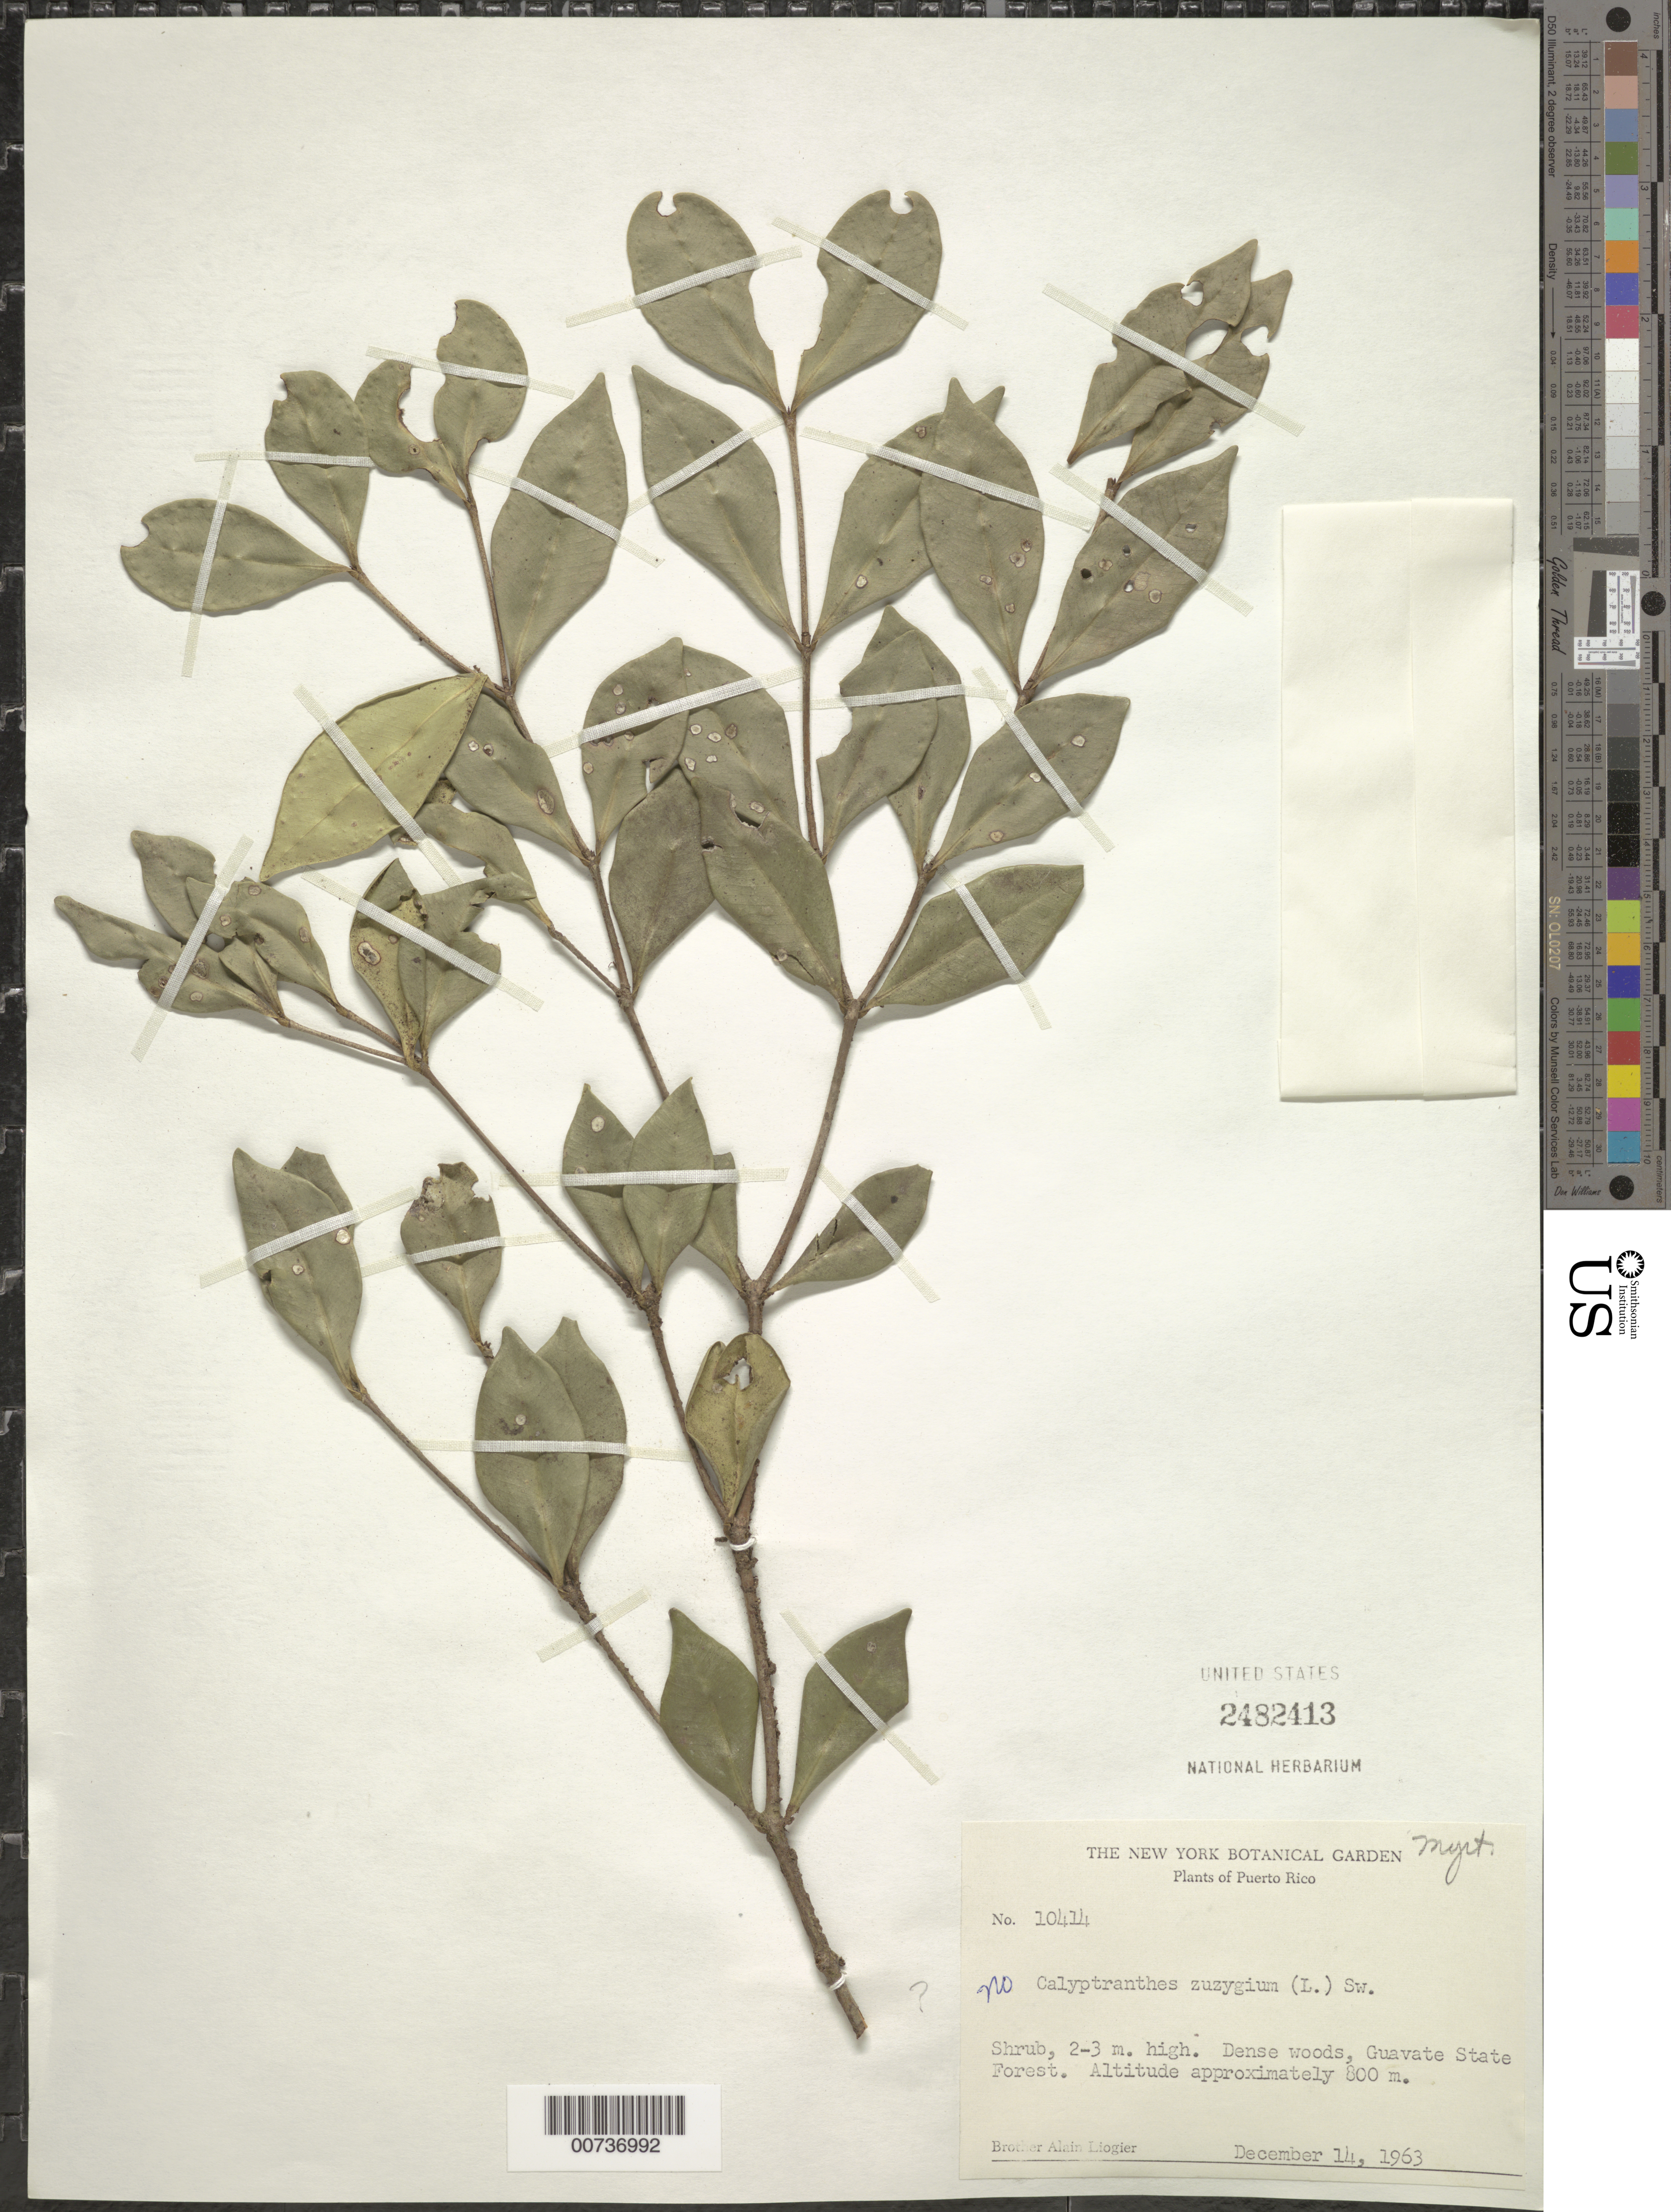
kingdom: Plantae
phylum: Tracheophyta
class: Magnoliopsida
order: Myrtales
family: Myrtaceae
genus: Myrcia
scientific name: Myrcia sp.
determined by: Strong, Mark T., (BOT), Smithsonian Institution - National Museum of Natural History (UNITED STATES)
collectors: A. H. Liogier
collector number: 10414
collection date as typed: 14 Dec 1963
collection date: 1963-12-14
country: Puerto Rico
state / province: Cayey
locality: Guavate State Forest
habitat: Dense woods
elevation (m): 800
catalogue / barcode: US 2482413